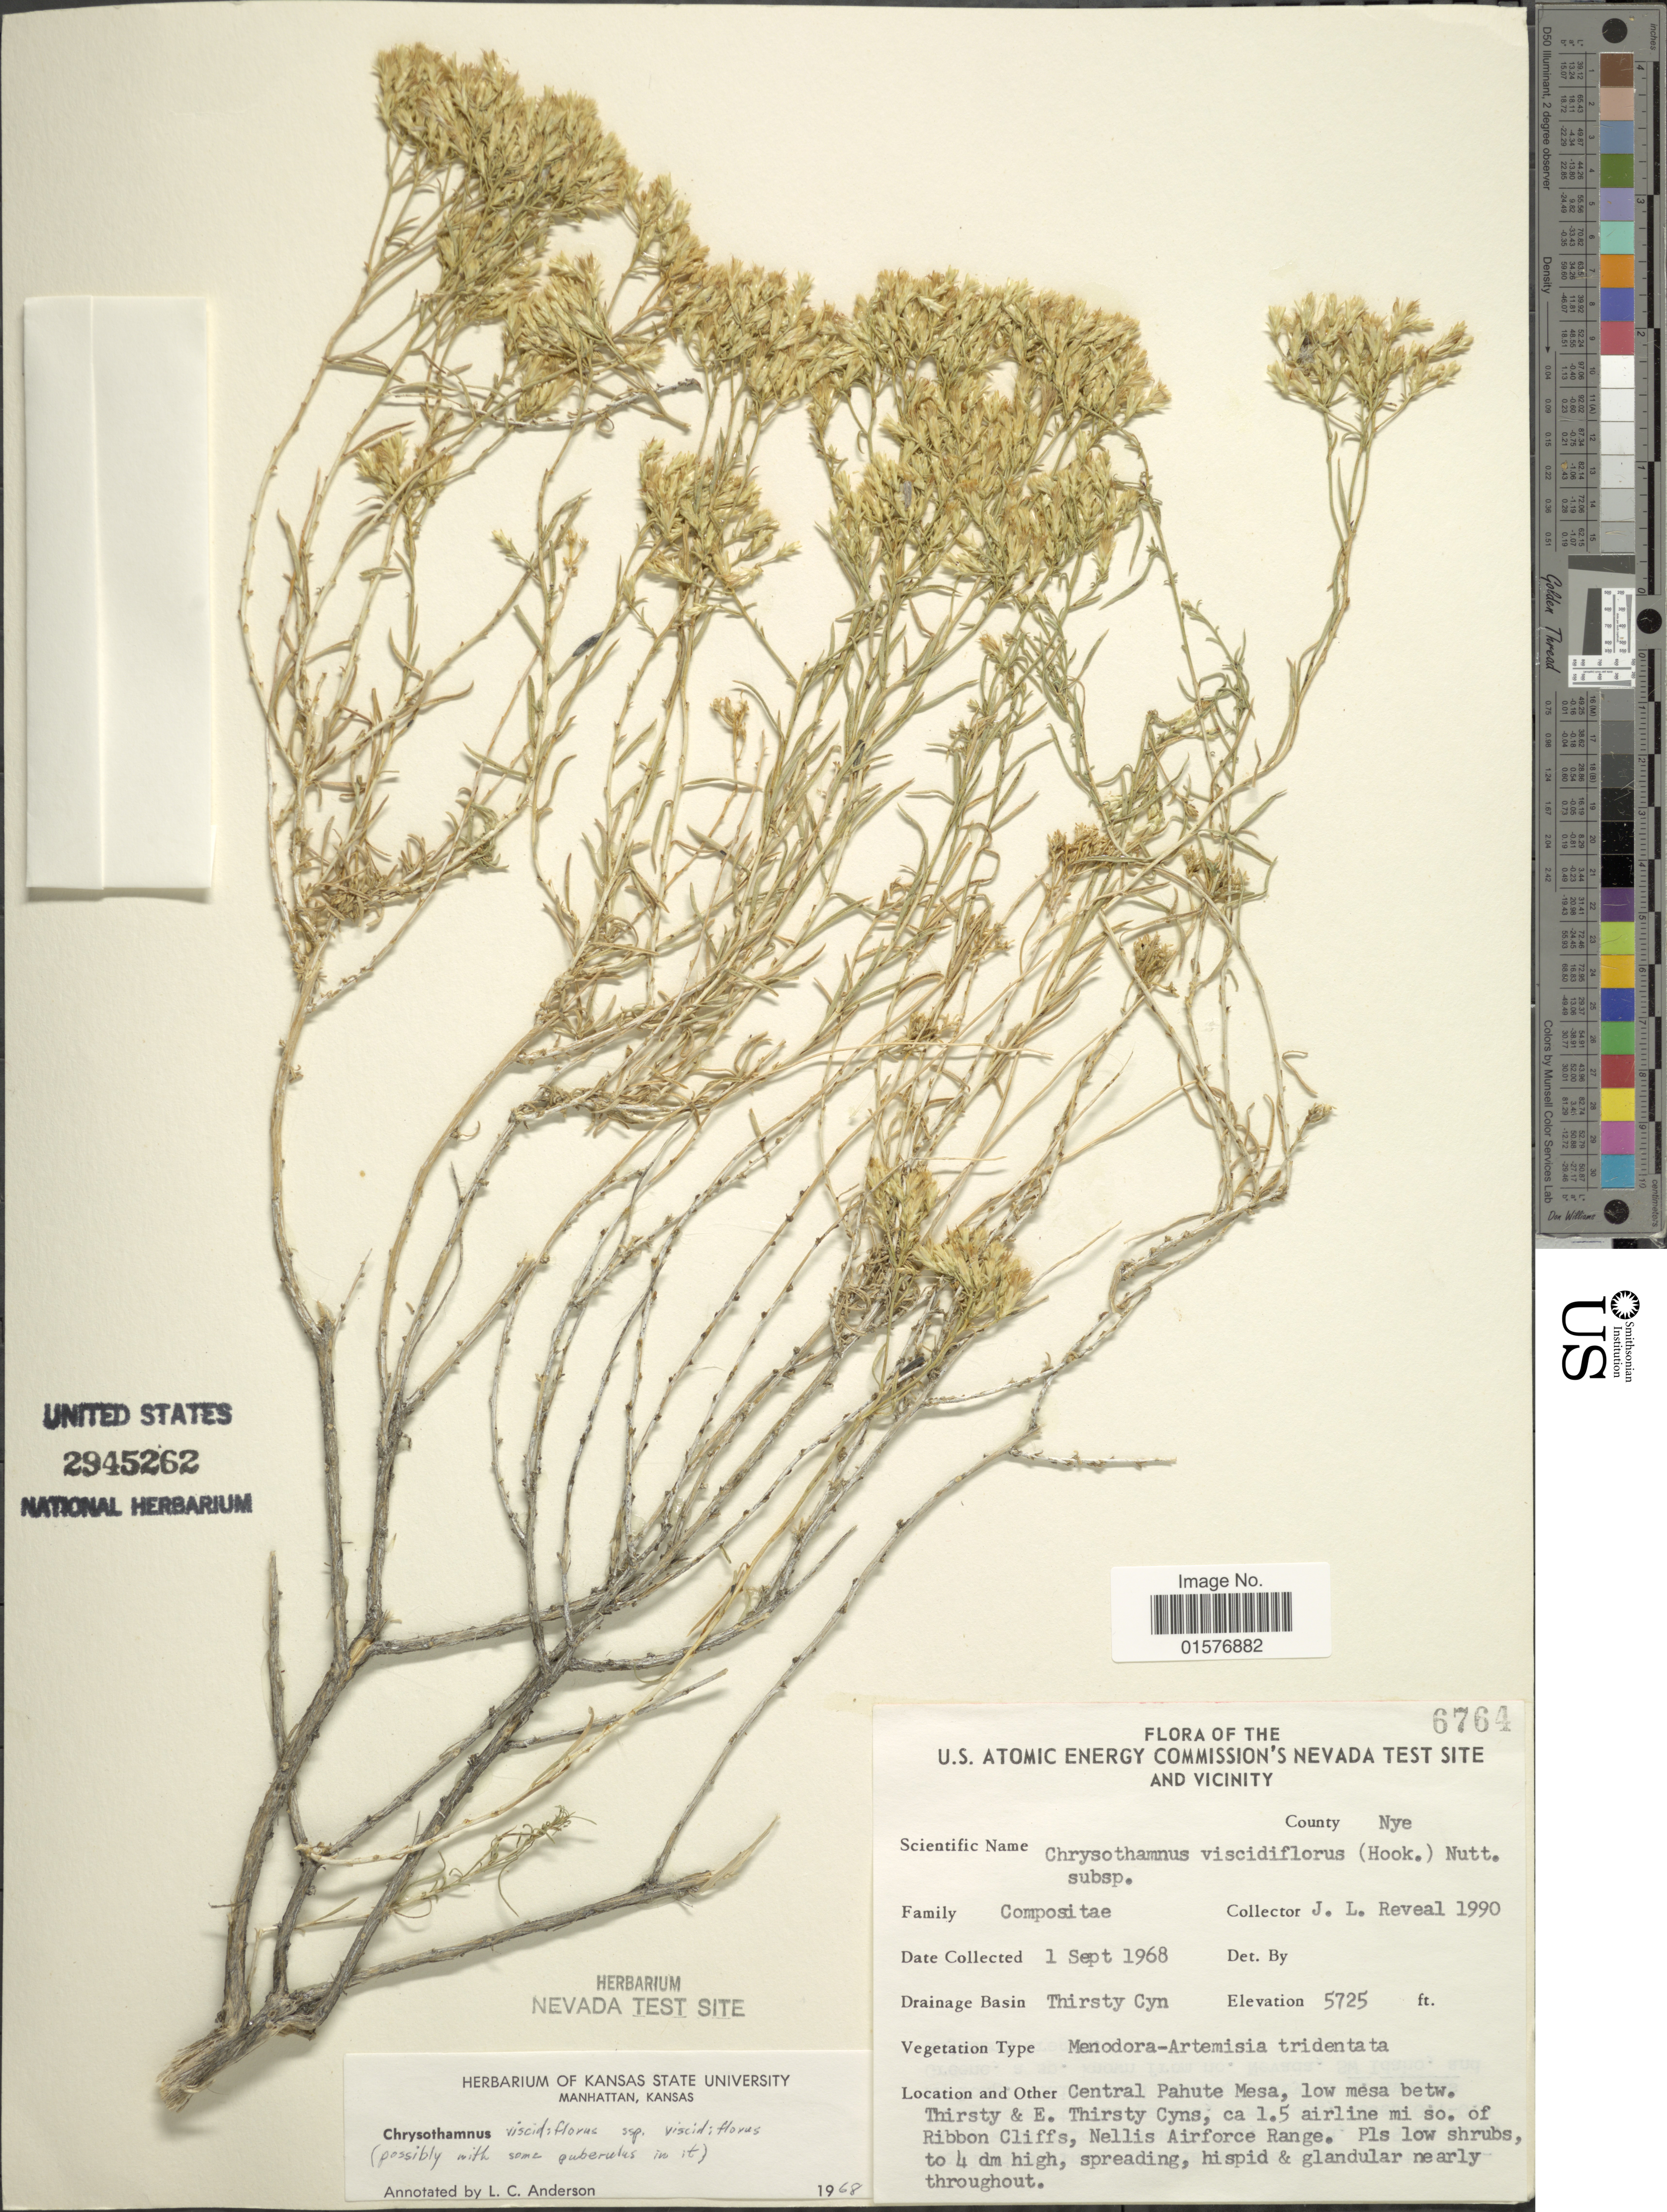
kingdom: Plantae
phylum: Tracheophyta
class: Magnoliopsida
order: Asterales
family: Asteraceae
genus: Chrysothamnus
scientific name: Chrysothamnus viscidiflorus subsp. viscidiflorus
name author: (Hook.) Nutt.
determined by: Urbatsch, Lowell E., Curator (LSU), Louisiana State University (UNITED STATES)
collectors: J. L. Reveal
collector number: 6764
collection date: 1968-09-01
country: United States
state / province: Nevada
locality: U. S. Atomic Energy Commission's Nevada Test Site And Vicinity, County Nye,Drainage Basin Thirsty Cynl, Central Pahute Mesa, low mesa betw. Thirsty & E. Thirsty Cyns, 1.5 airlines mi so. of Ribbon cliffs, Nellis Airforce Range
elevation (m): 1745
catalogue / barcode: US 2945262